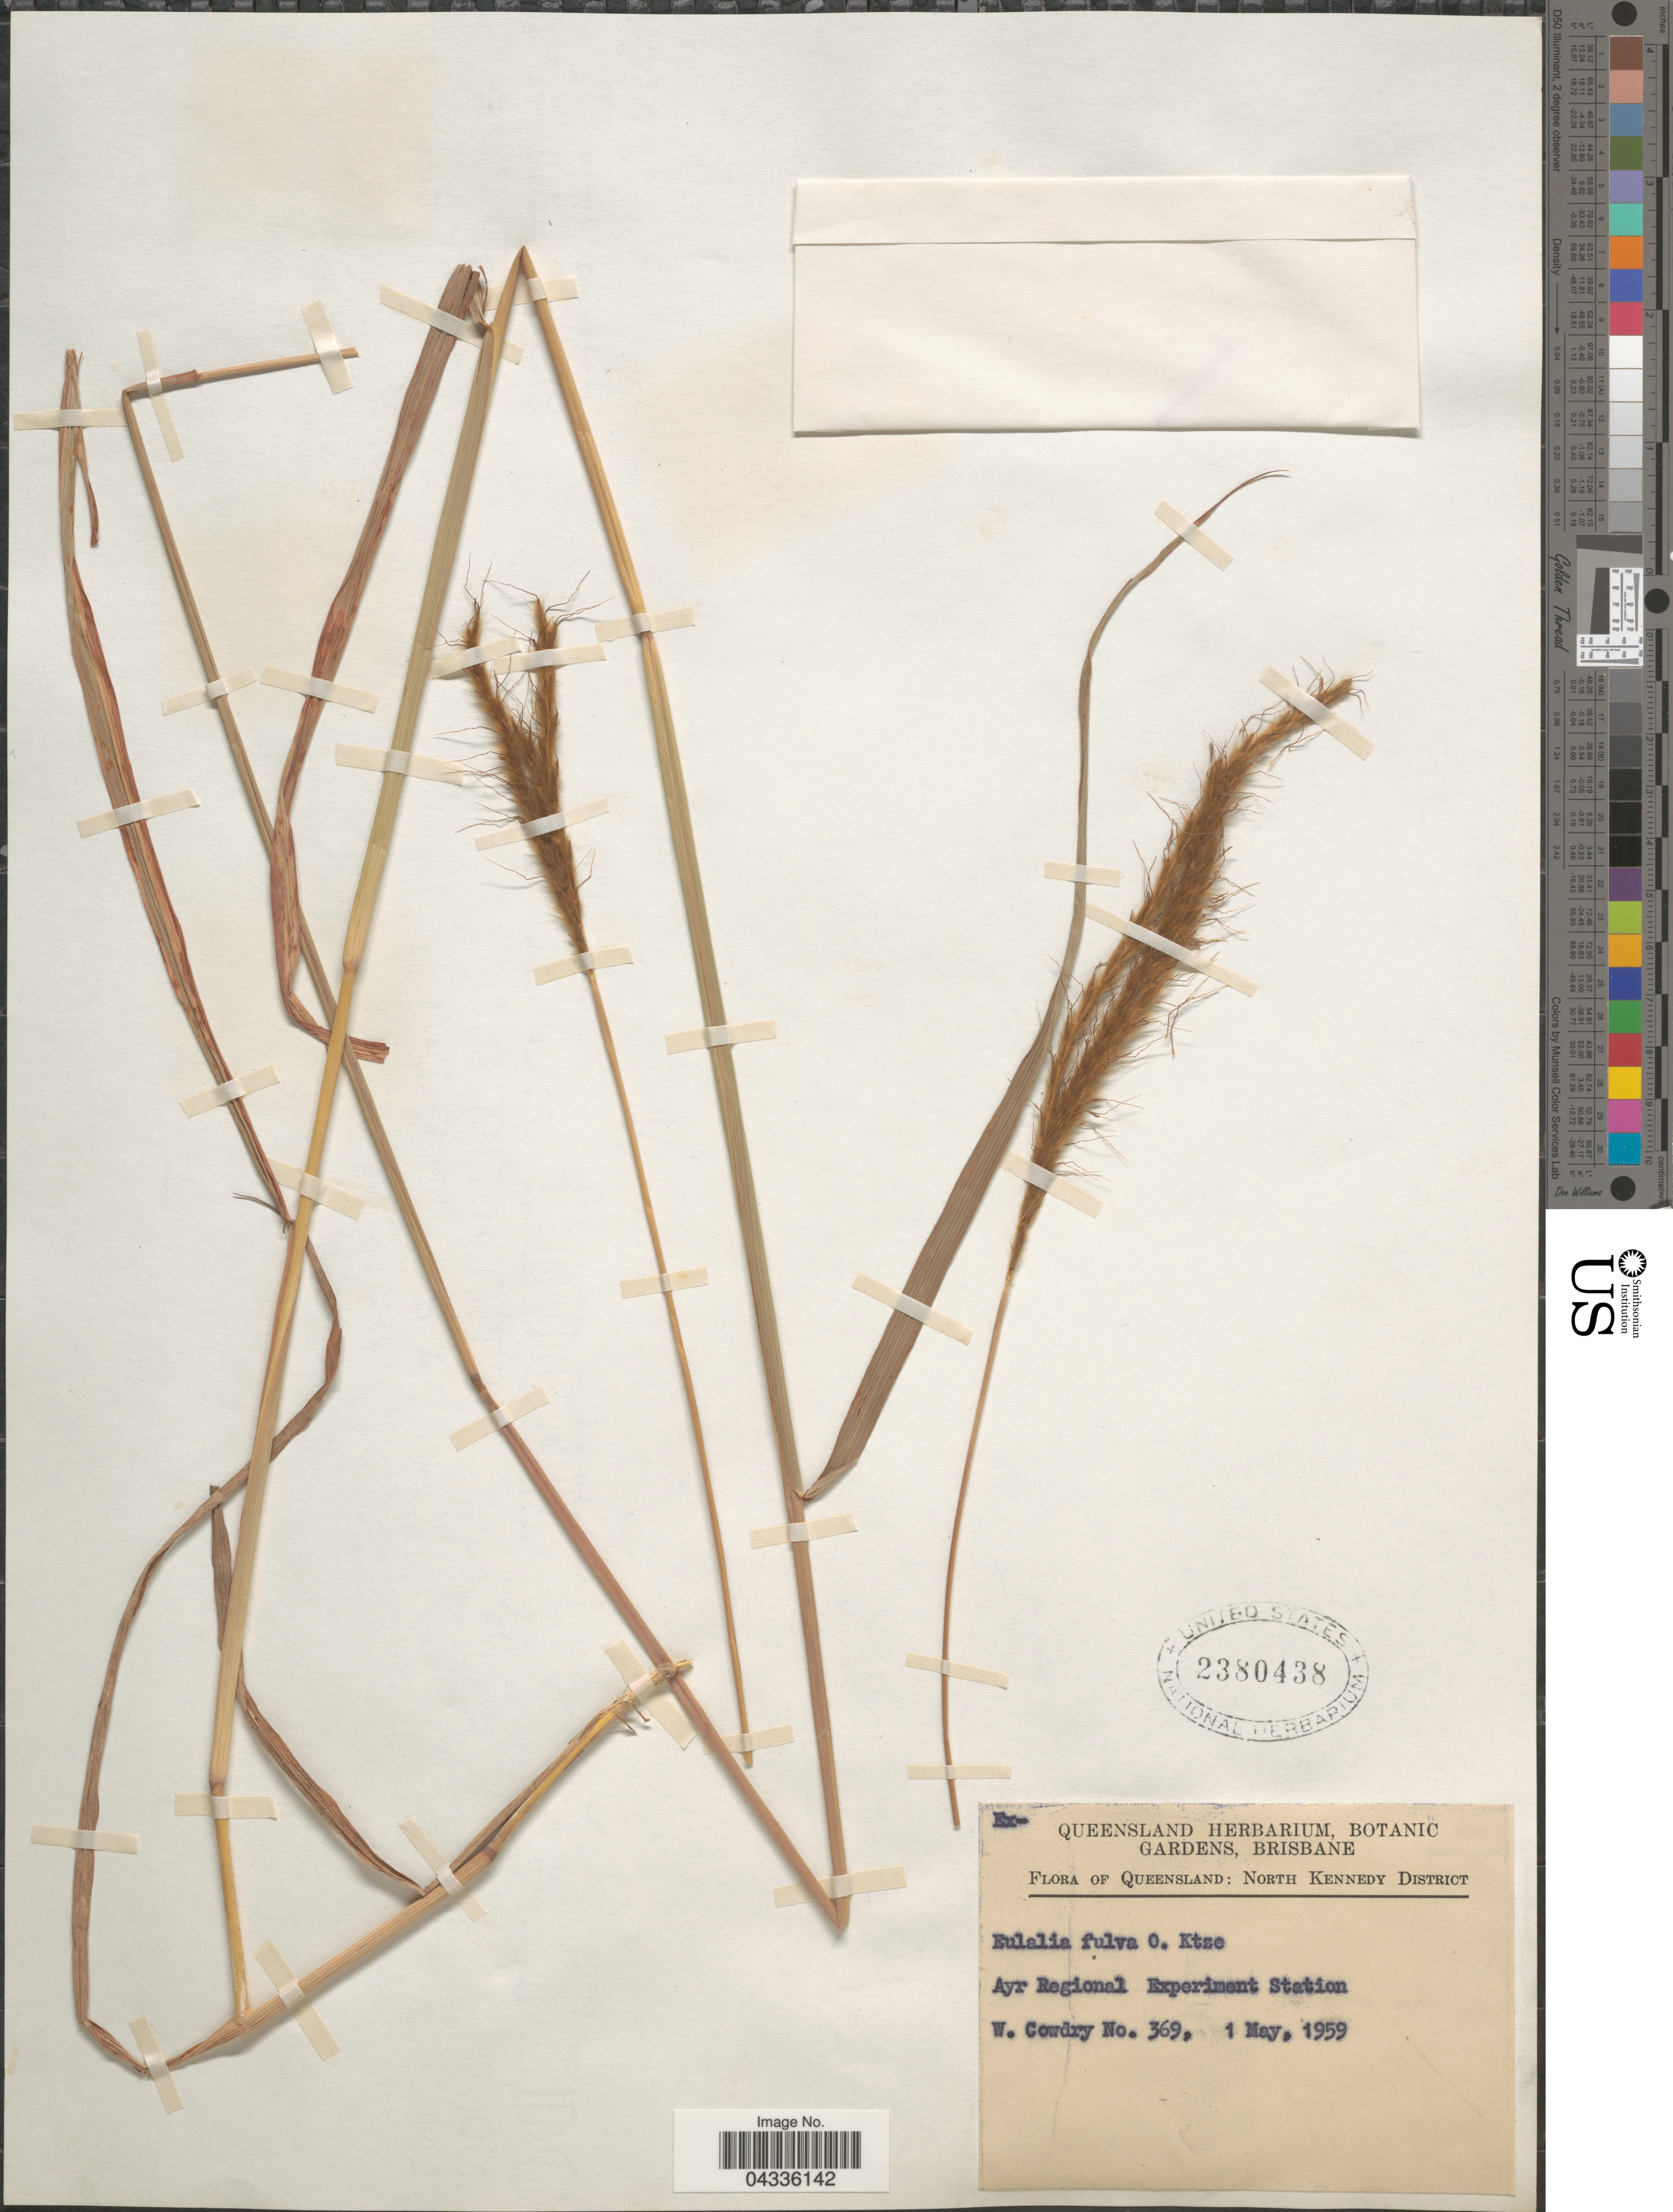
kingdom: Plantae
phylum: Tracheophyta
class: Liliopsida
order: Poales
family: Poaceae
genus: Eulalia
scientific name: Eulalia aurea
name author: (Bory) Kunth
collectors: W. Cowdry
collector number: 369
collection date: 1959-05-01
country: Australia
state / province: Queensland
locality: North Kennedy District. Ayr Regional Experiment Station.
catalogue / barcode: US 2380438